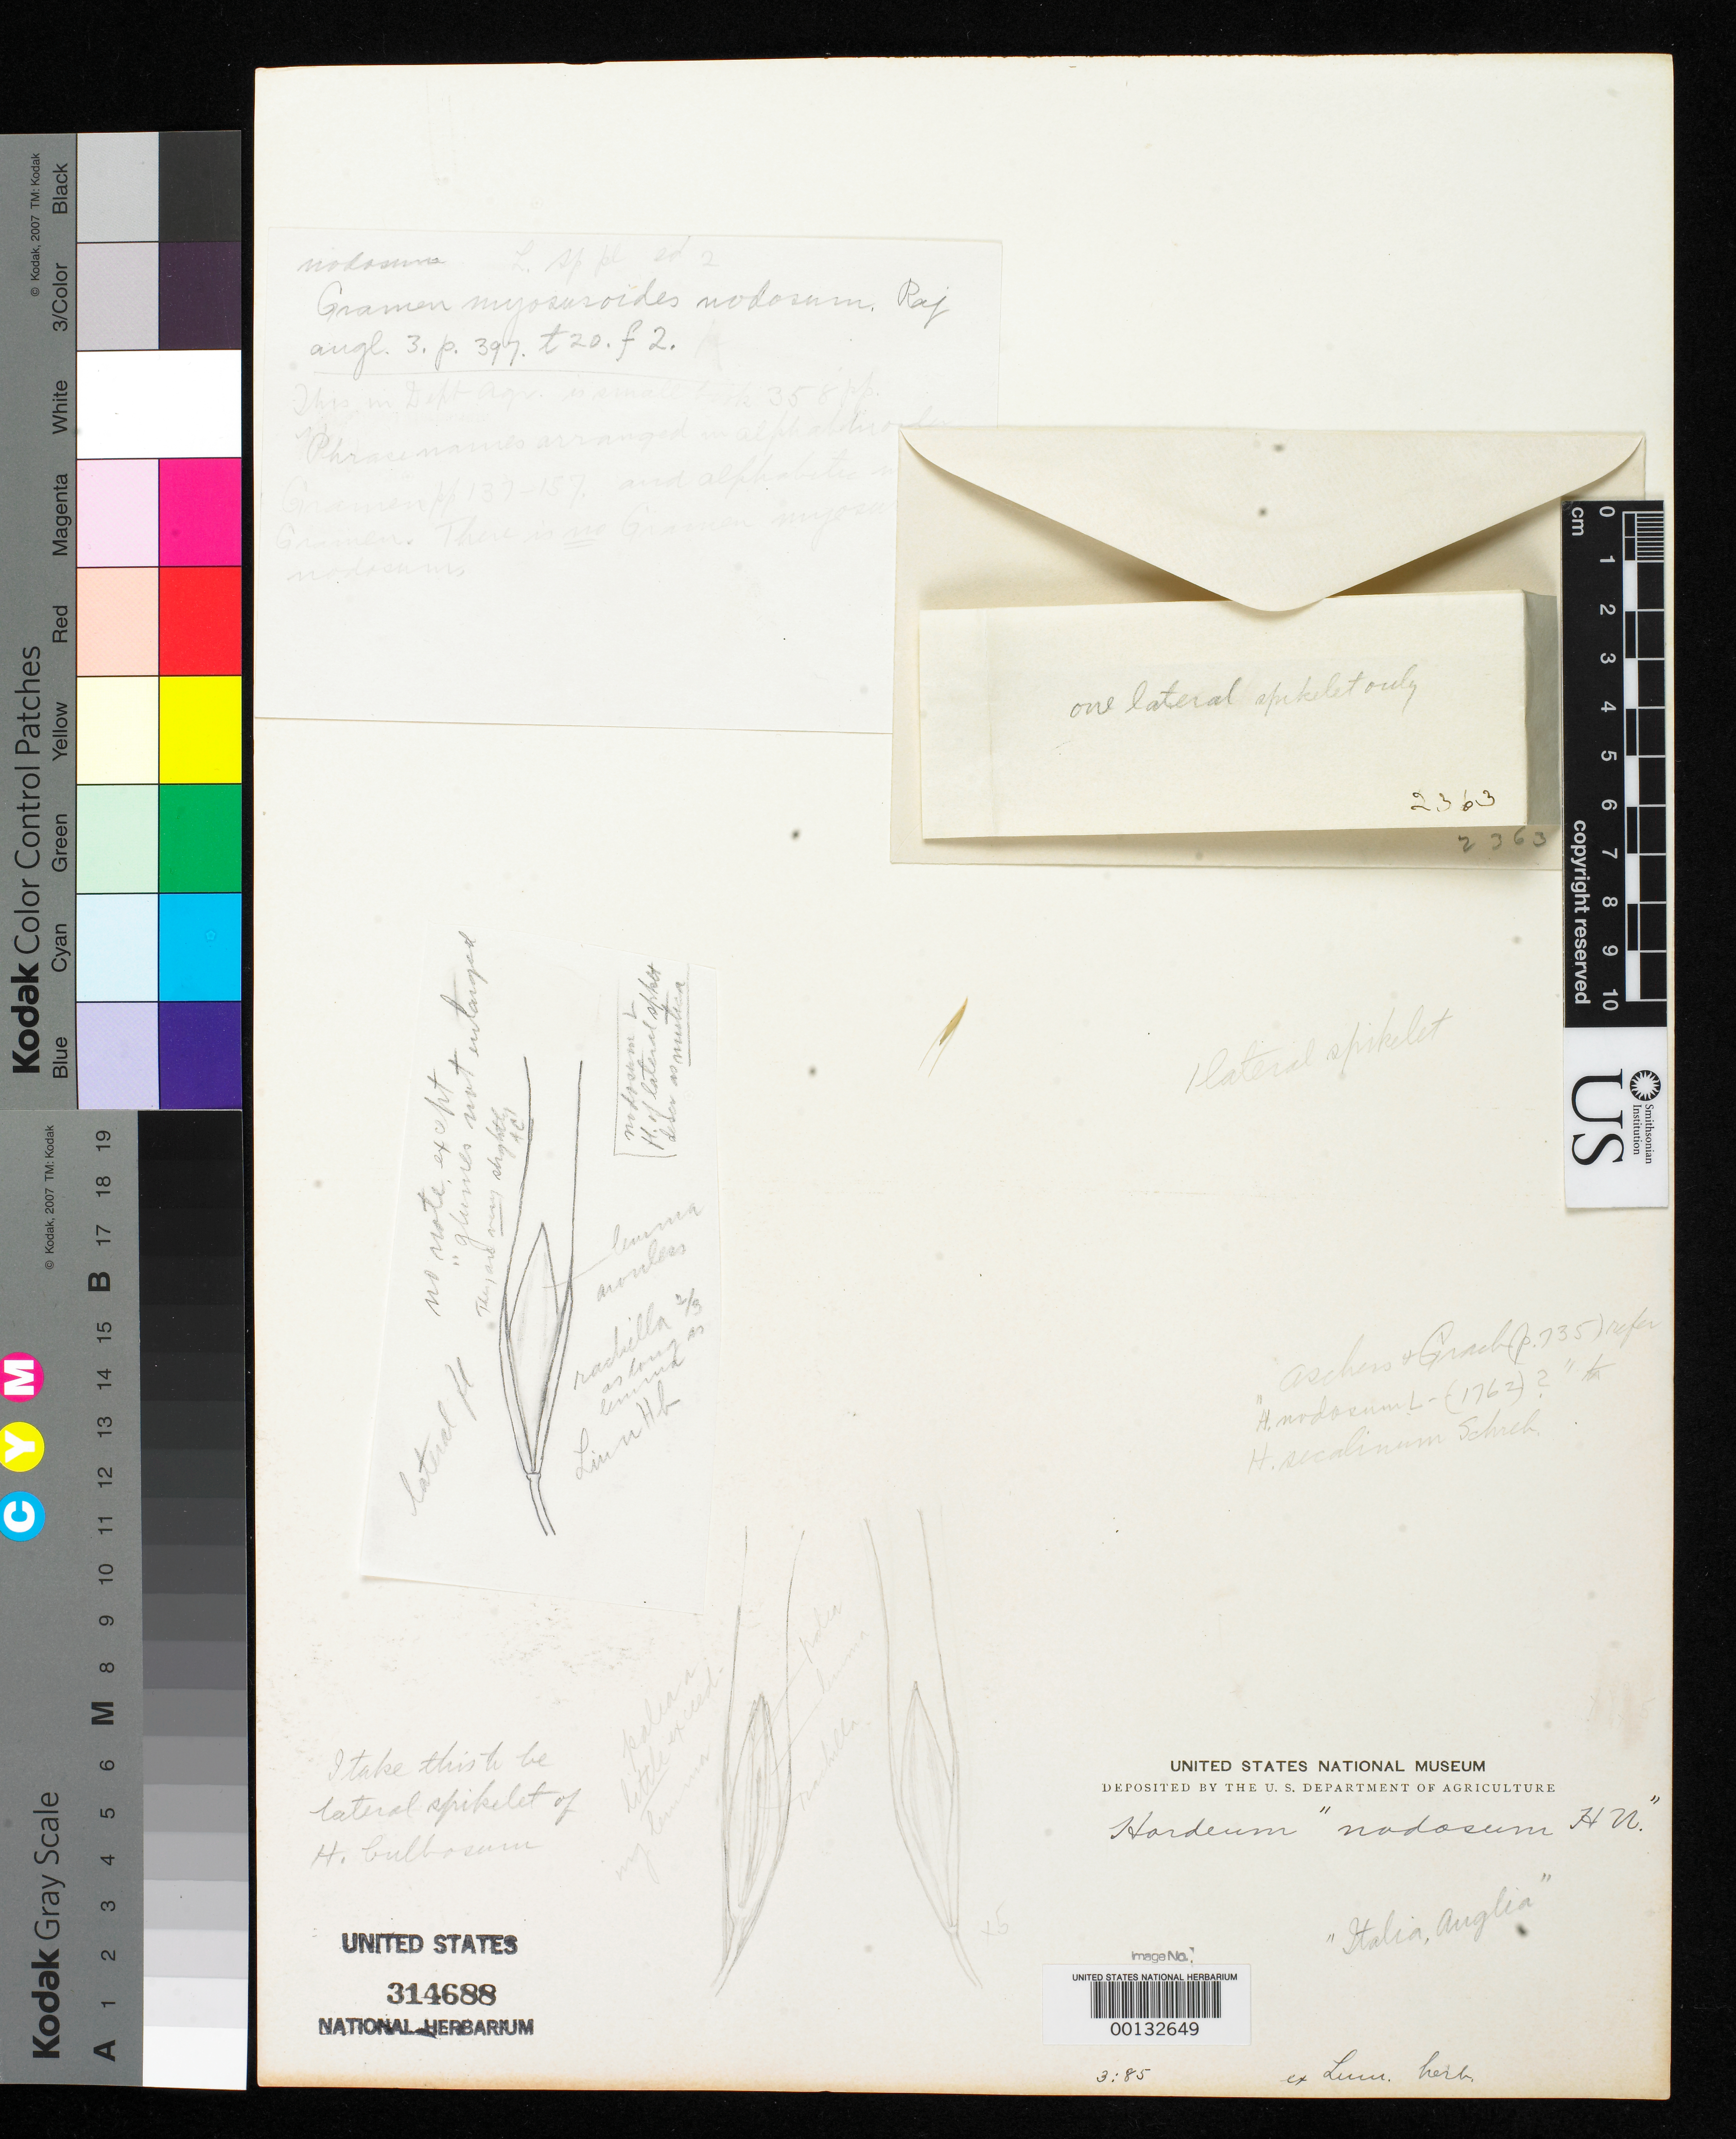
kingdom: Plantae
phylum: Tracheophyta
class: Liliopsida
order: Poales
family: Poaceae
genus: Hordeum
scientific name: Hordeum nodosum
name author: L.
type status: Type Fragment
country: Italy / United Kingdom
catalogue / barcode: US 314688